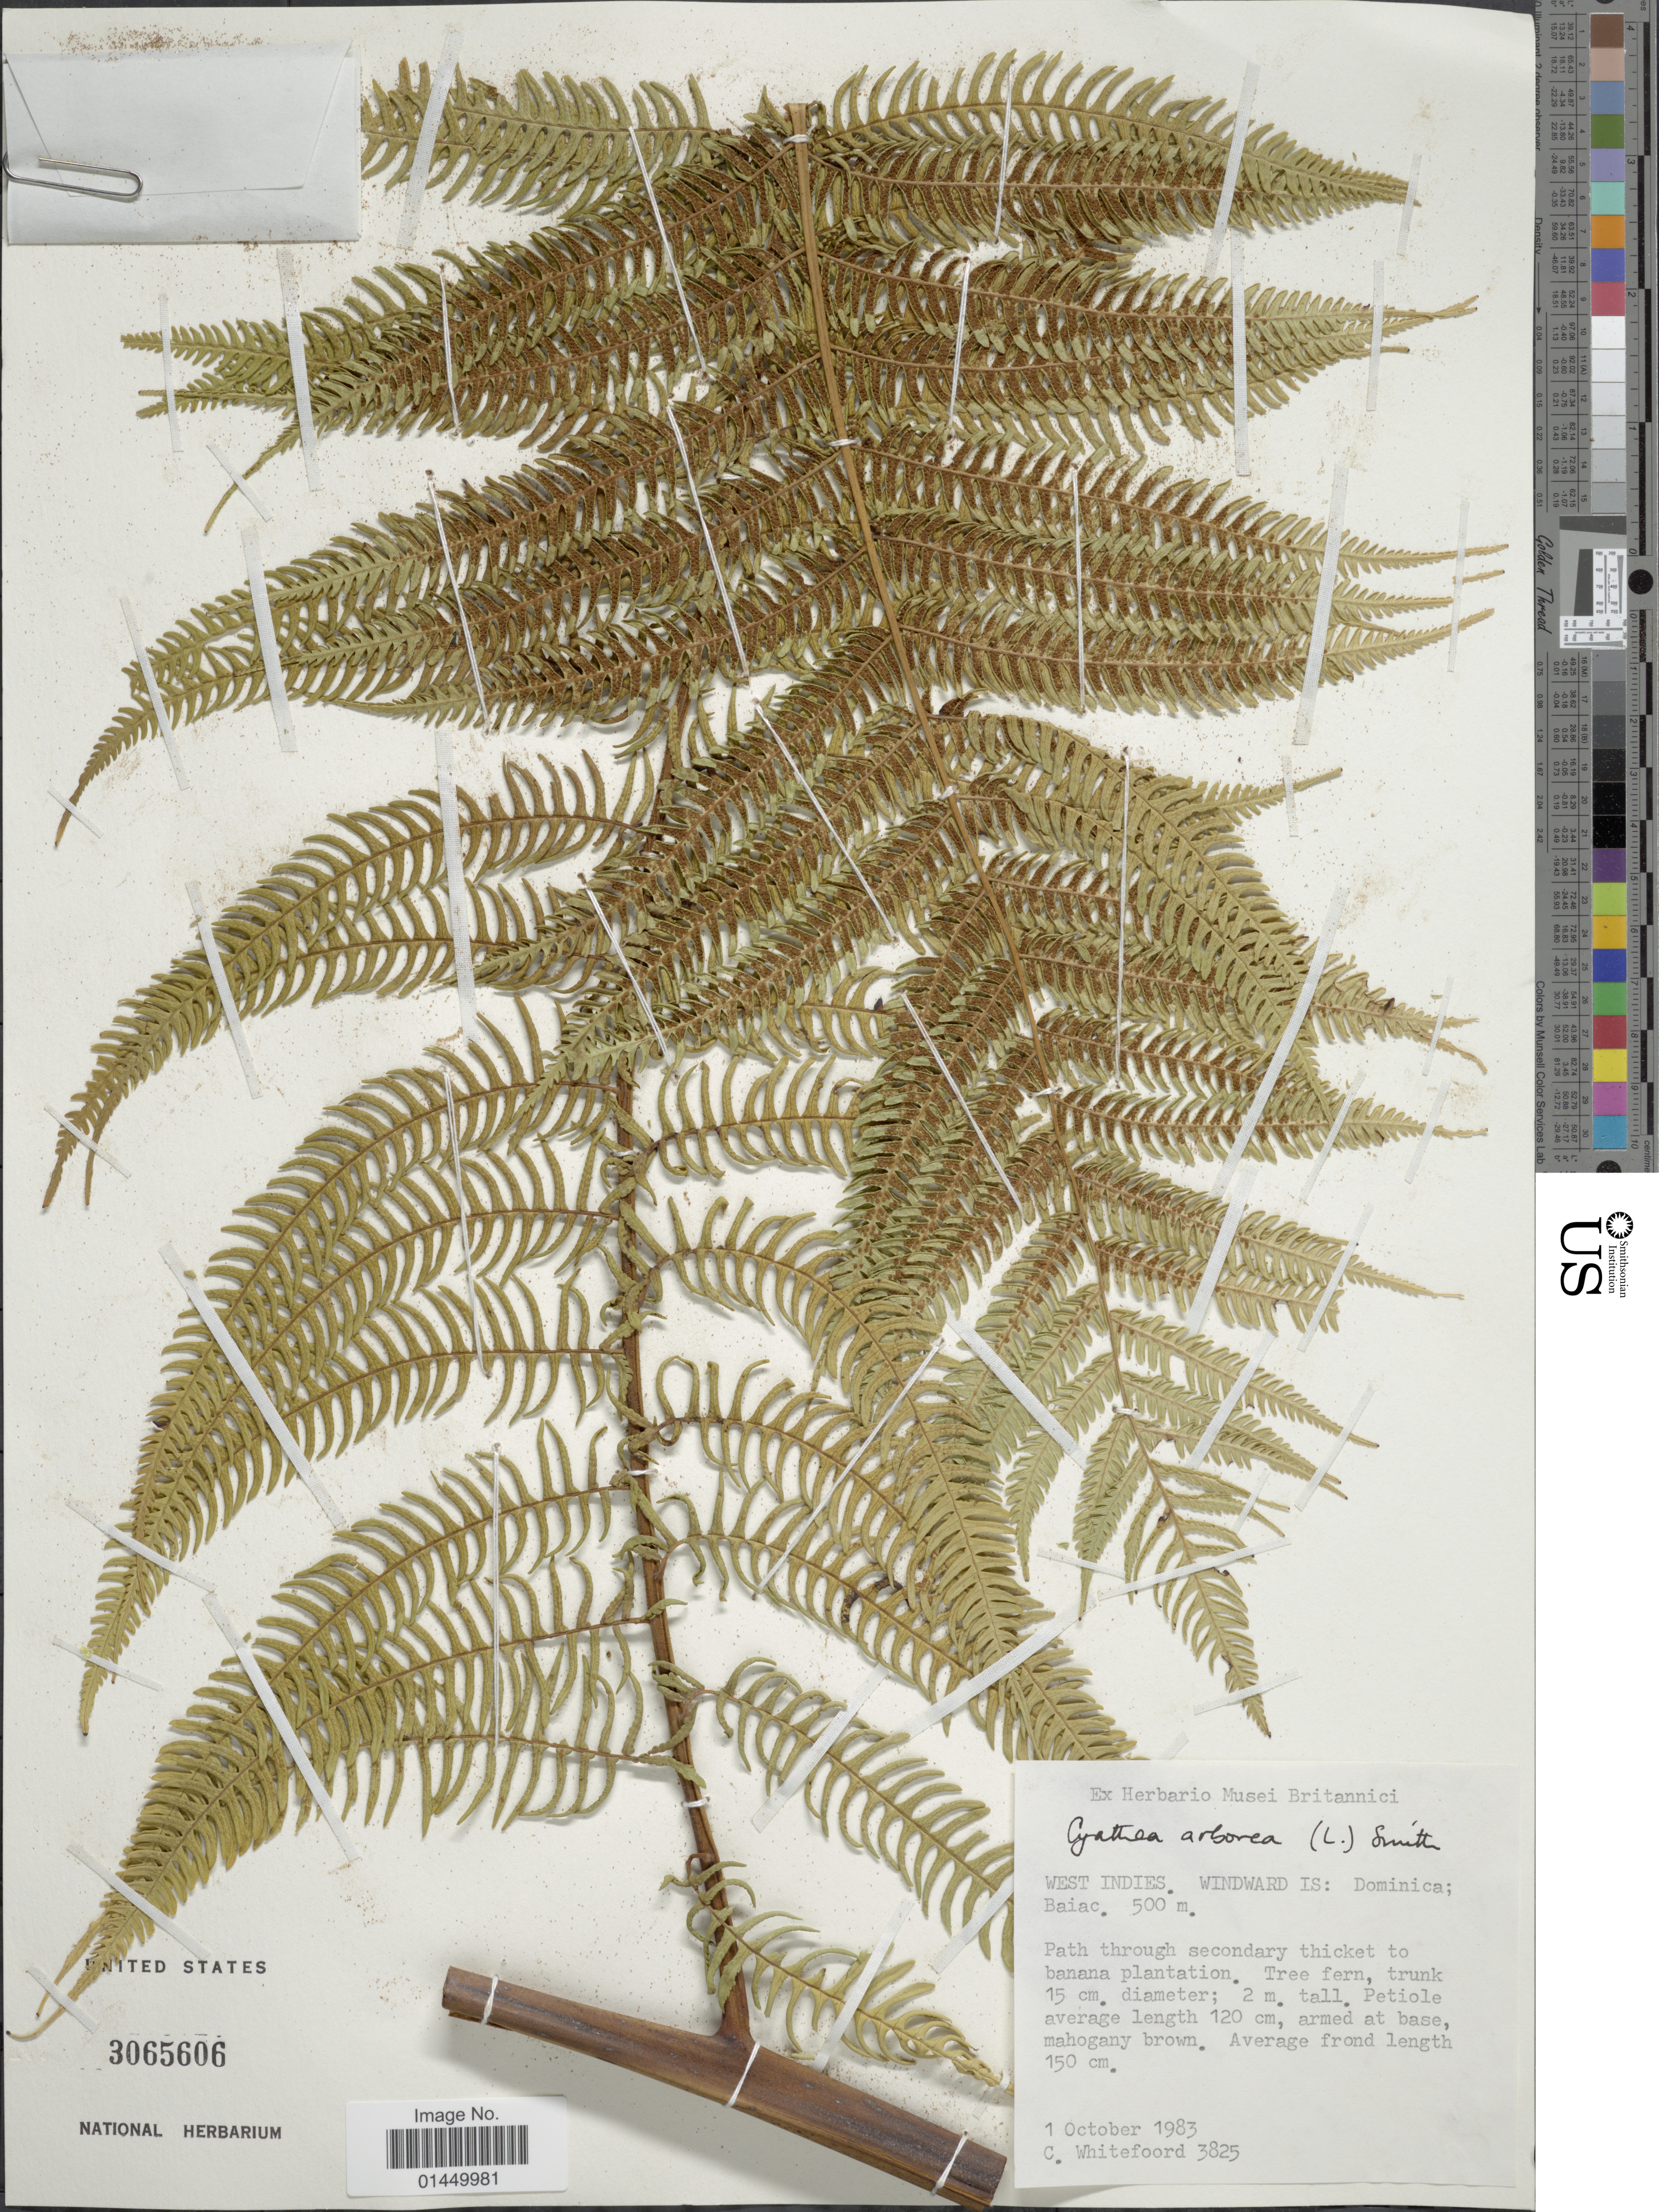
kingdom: Plantae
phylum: Tracheophyta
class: Polypodiopsida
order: Cyatheales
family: Cyatheaceae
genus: Cyathea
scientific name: Cyathea arborea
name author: (L.) Sm.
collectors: C. Whitefoord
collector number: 3825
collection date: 1983-10-01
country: Dominica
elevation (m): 500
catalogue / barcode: US 3065606